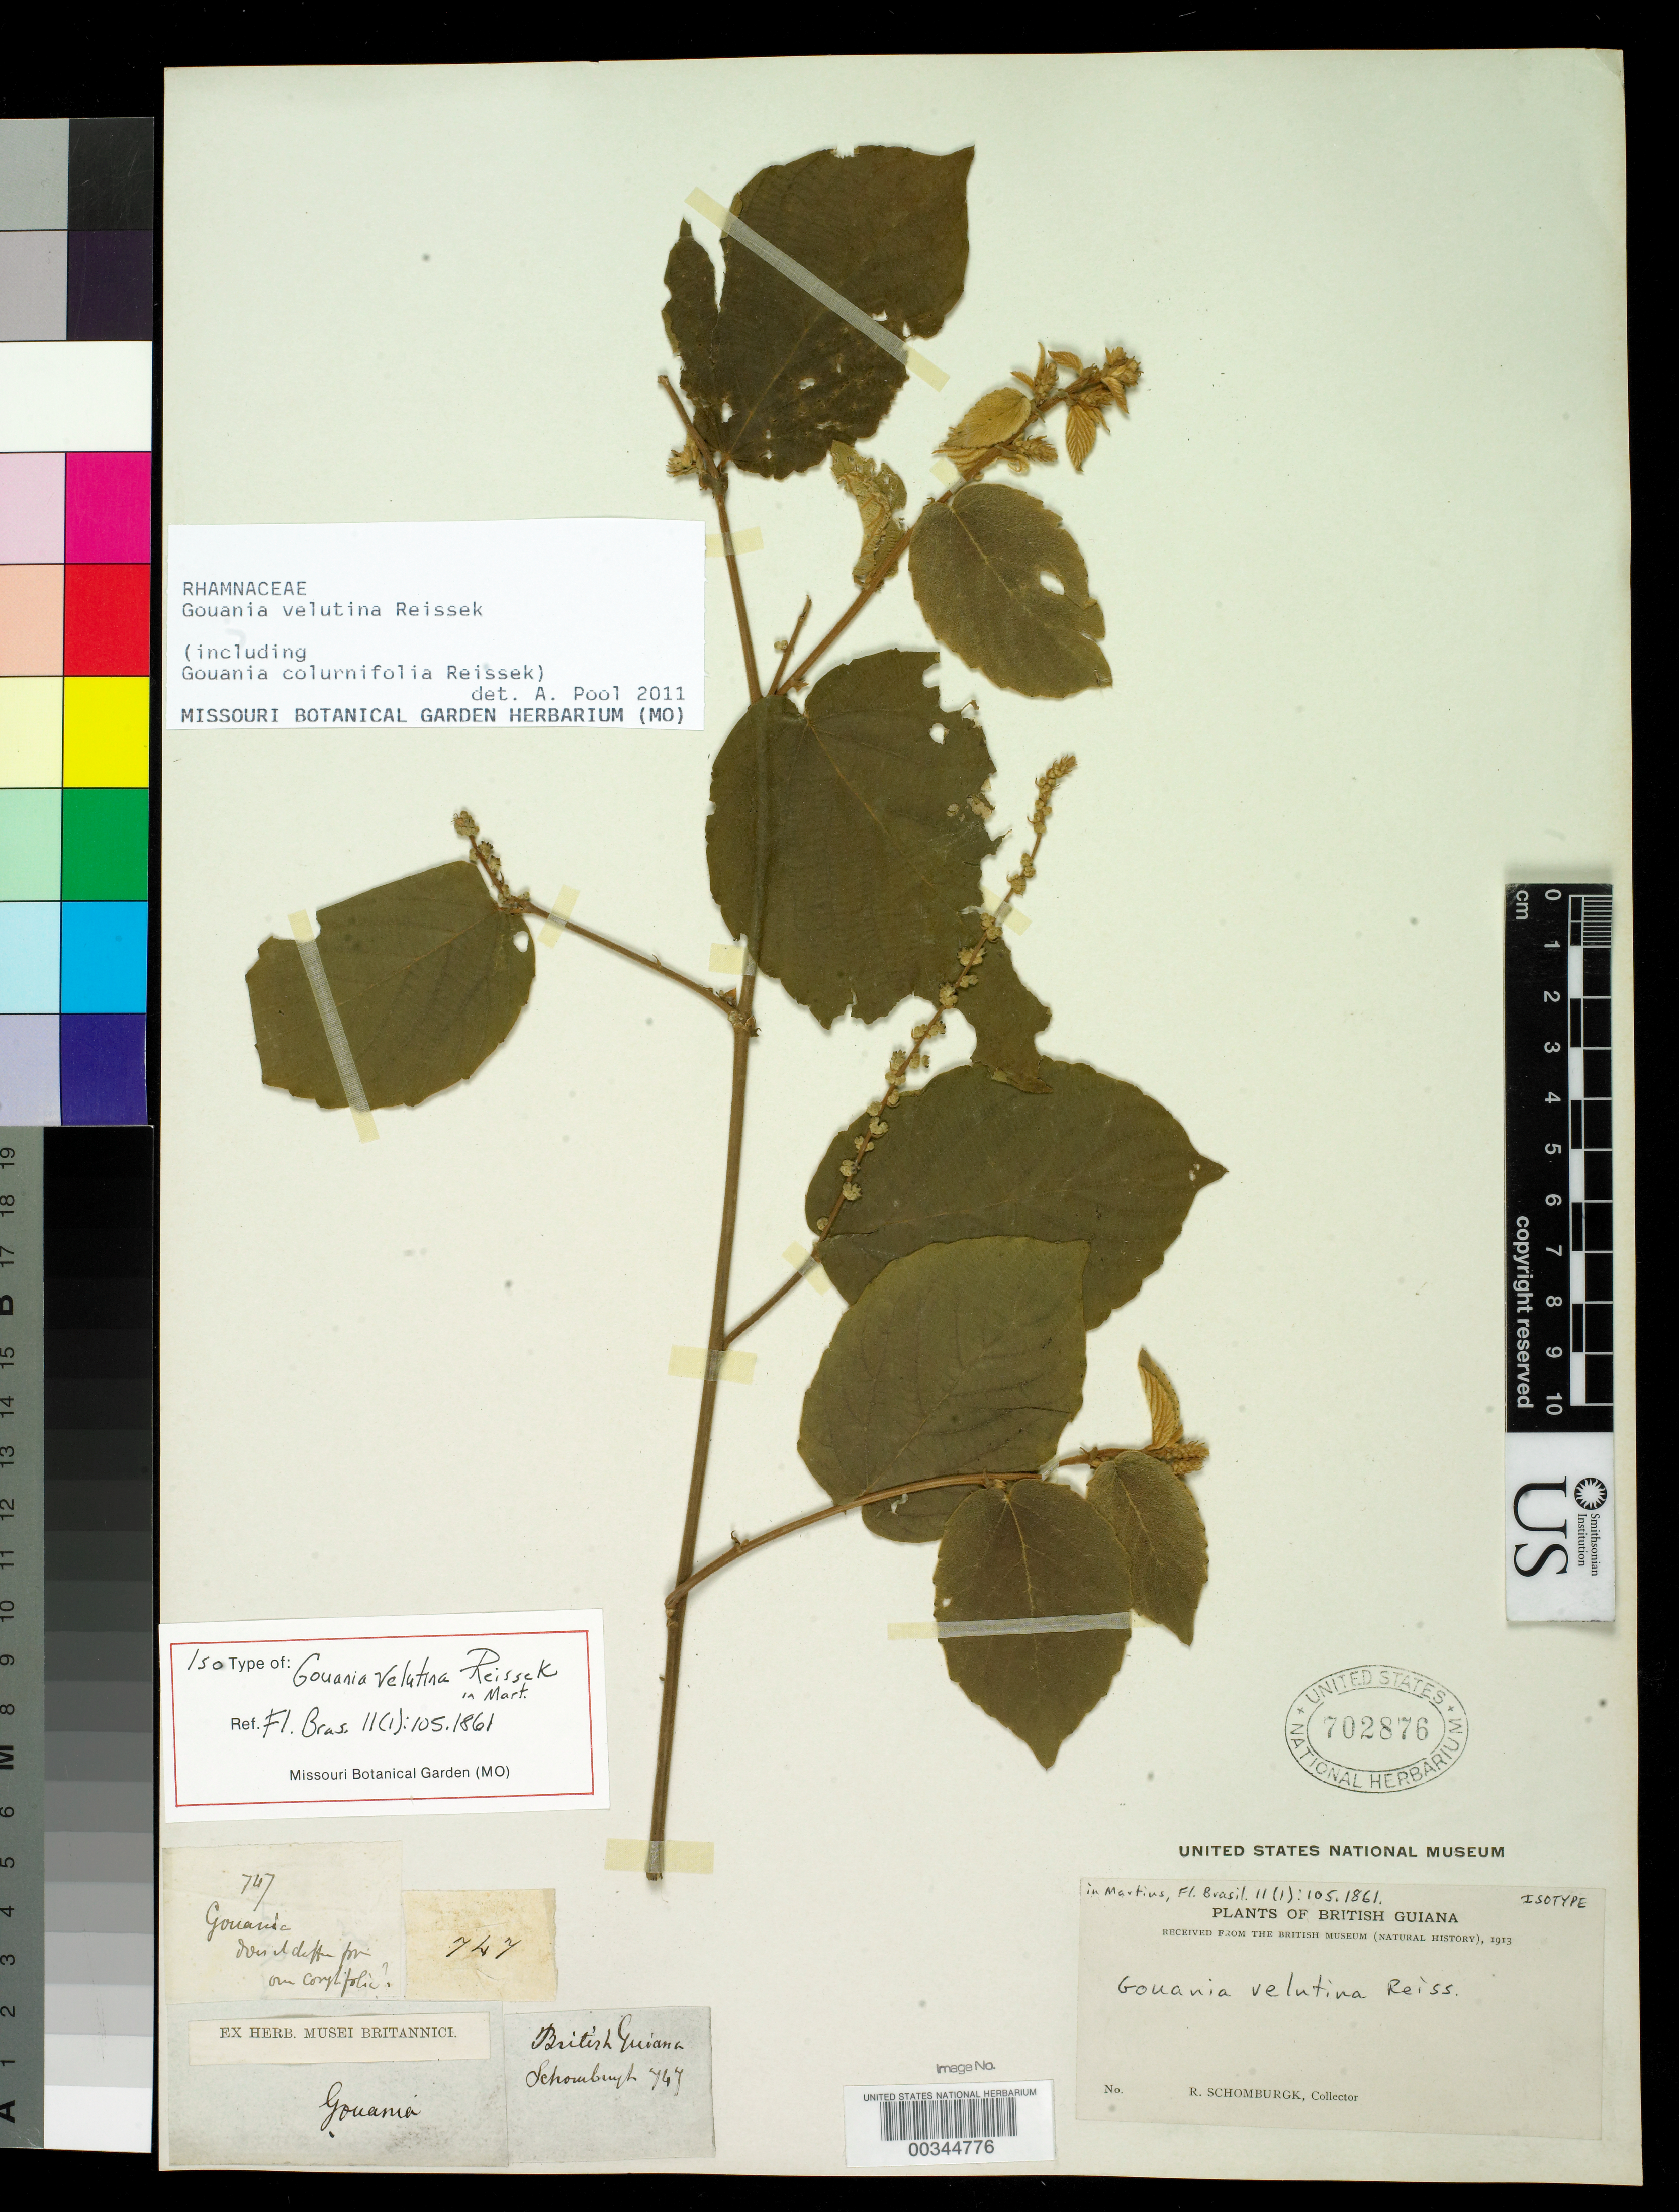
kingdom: Plantae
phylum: Tracheophyta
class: Magnoliopsida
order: Rosales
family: Rhamnaceae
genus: Gouania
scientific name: Gouania velutina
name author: Reissek in Mart.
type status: Isotype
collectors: M. R. Schomburgk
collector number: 747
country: Guyana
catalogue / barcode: US 702876